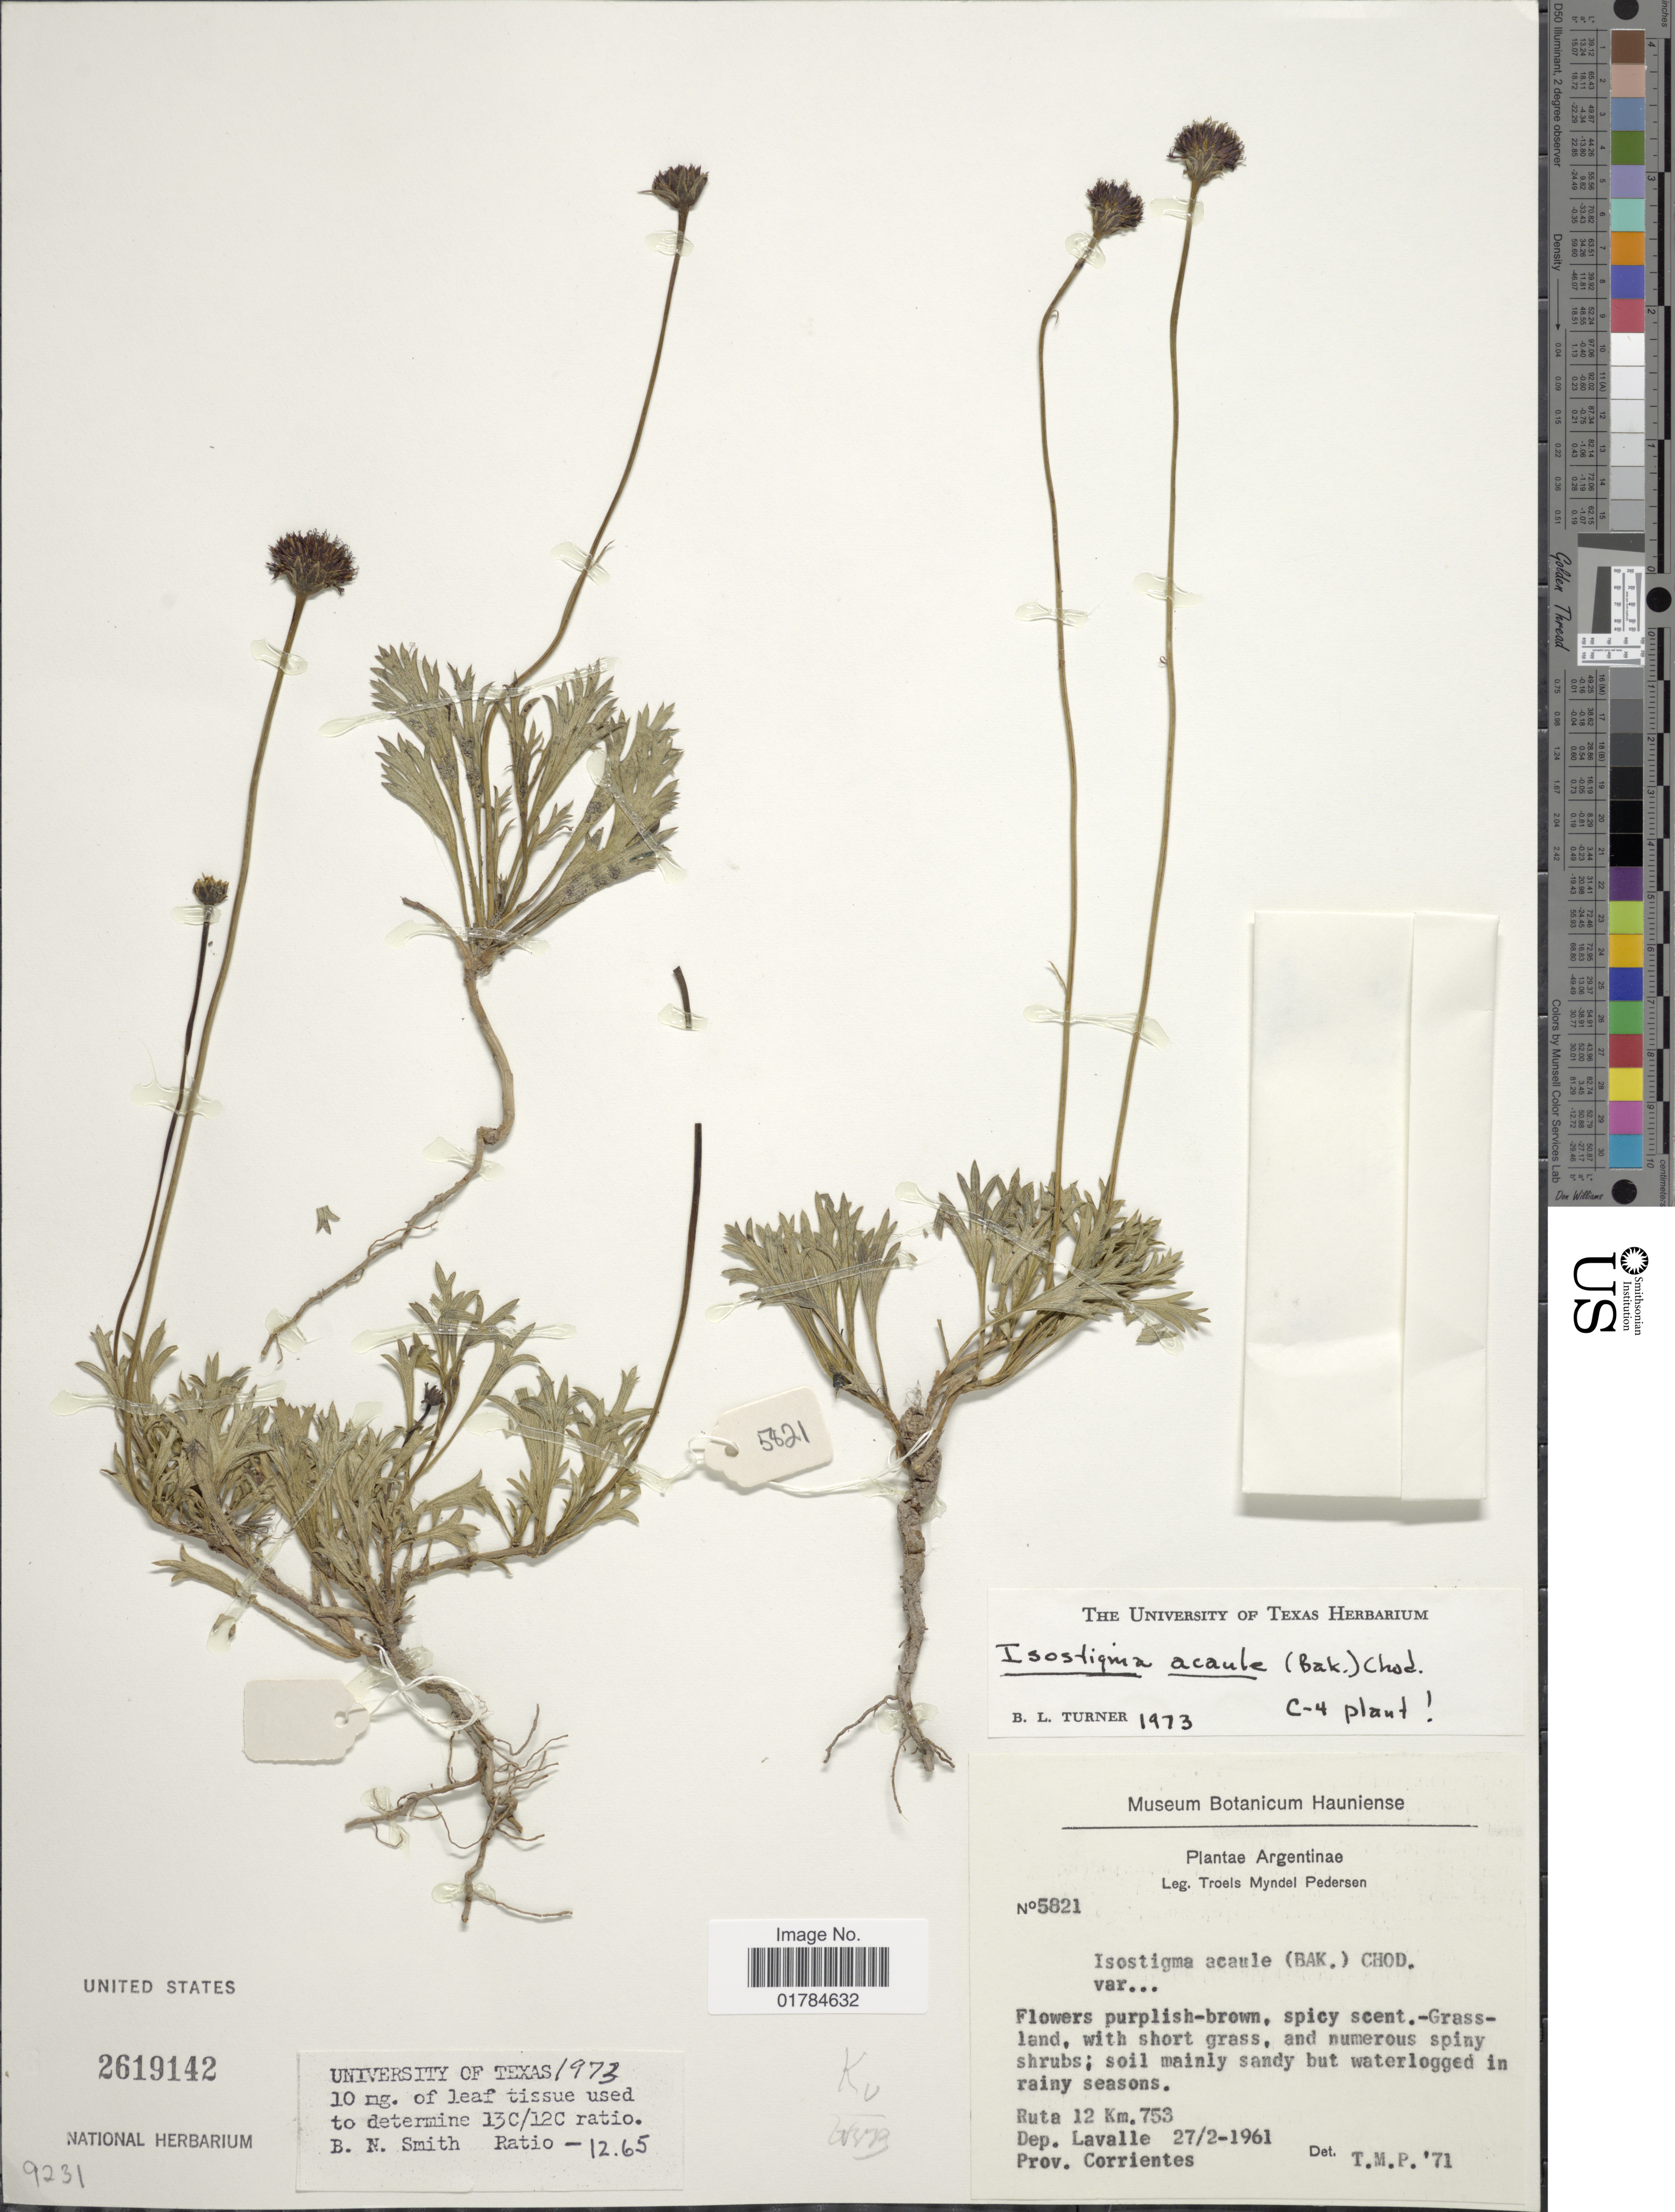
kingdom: Plantae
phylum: Tracheophyta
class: Magnoliopsida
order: Asterales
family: Asteraceae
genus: Isostigma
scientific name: Isostigma acuale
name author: Baker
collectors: T. Pederson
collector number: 5821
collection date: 1961-02-27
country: Argentina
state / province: Corrientes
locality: Ruta 12 km. 753, Dep Lavalle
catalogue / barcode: US 2619142